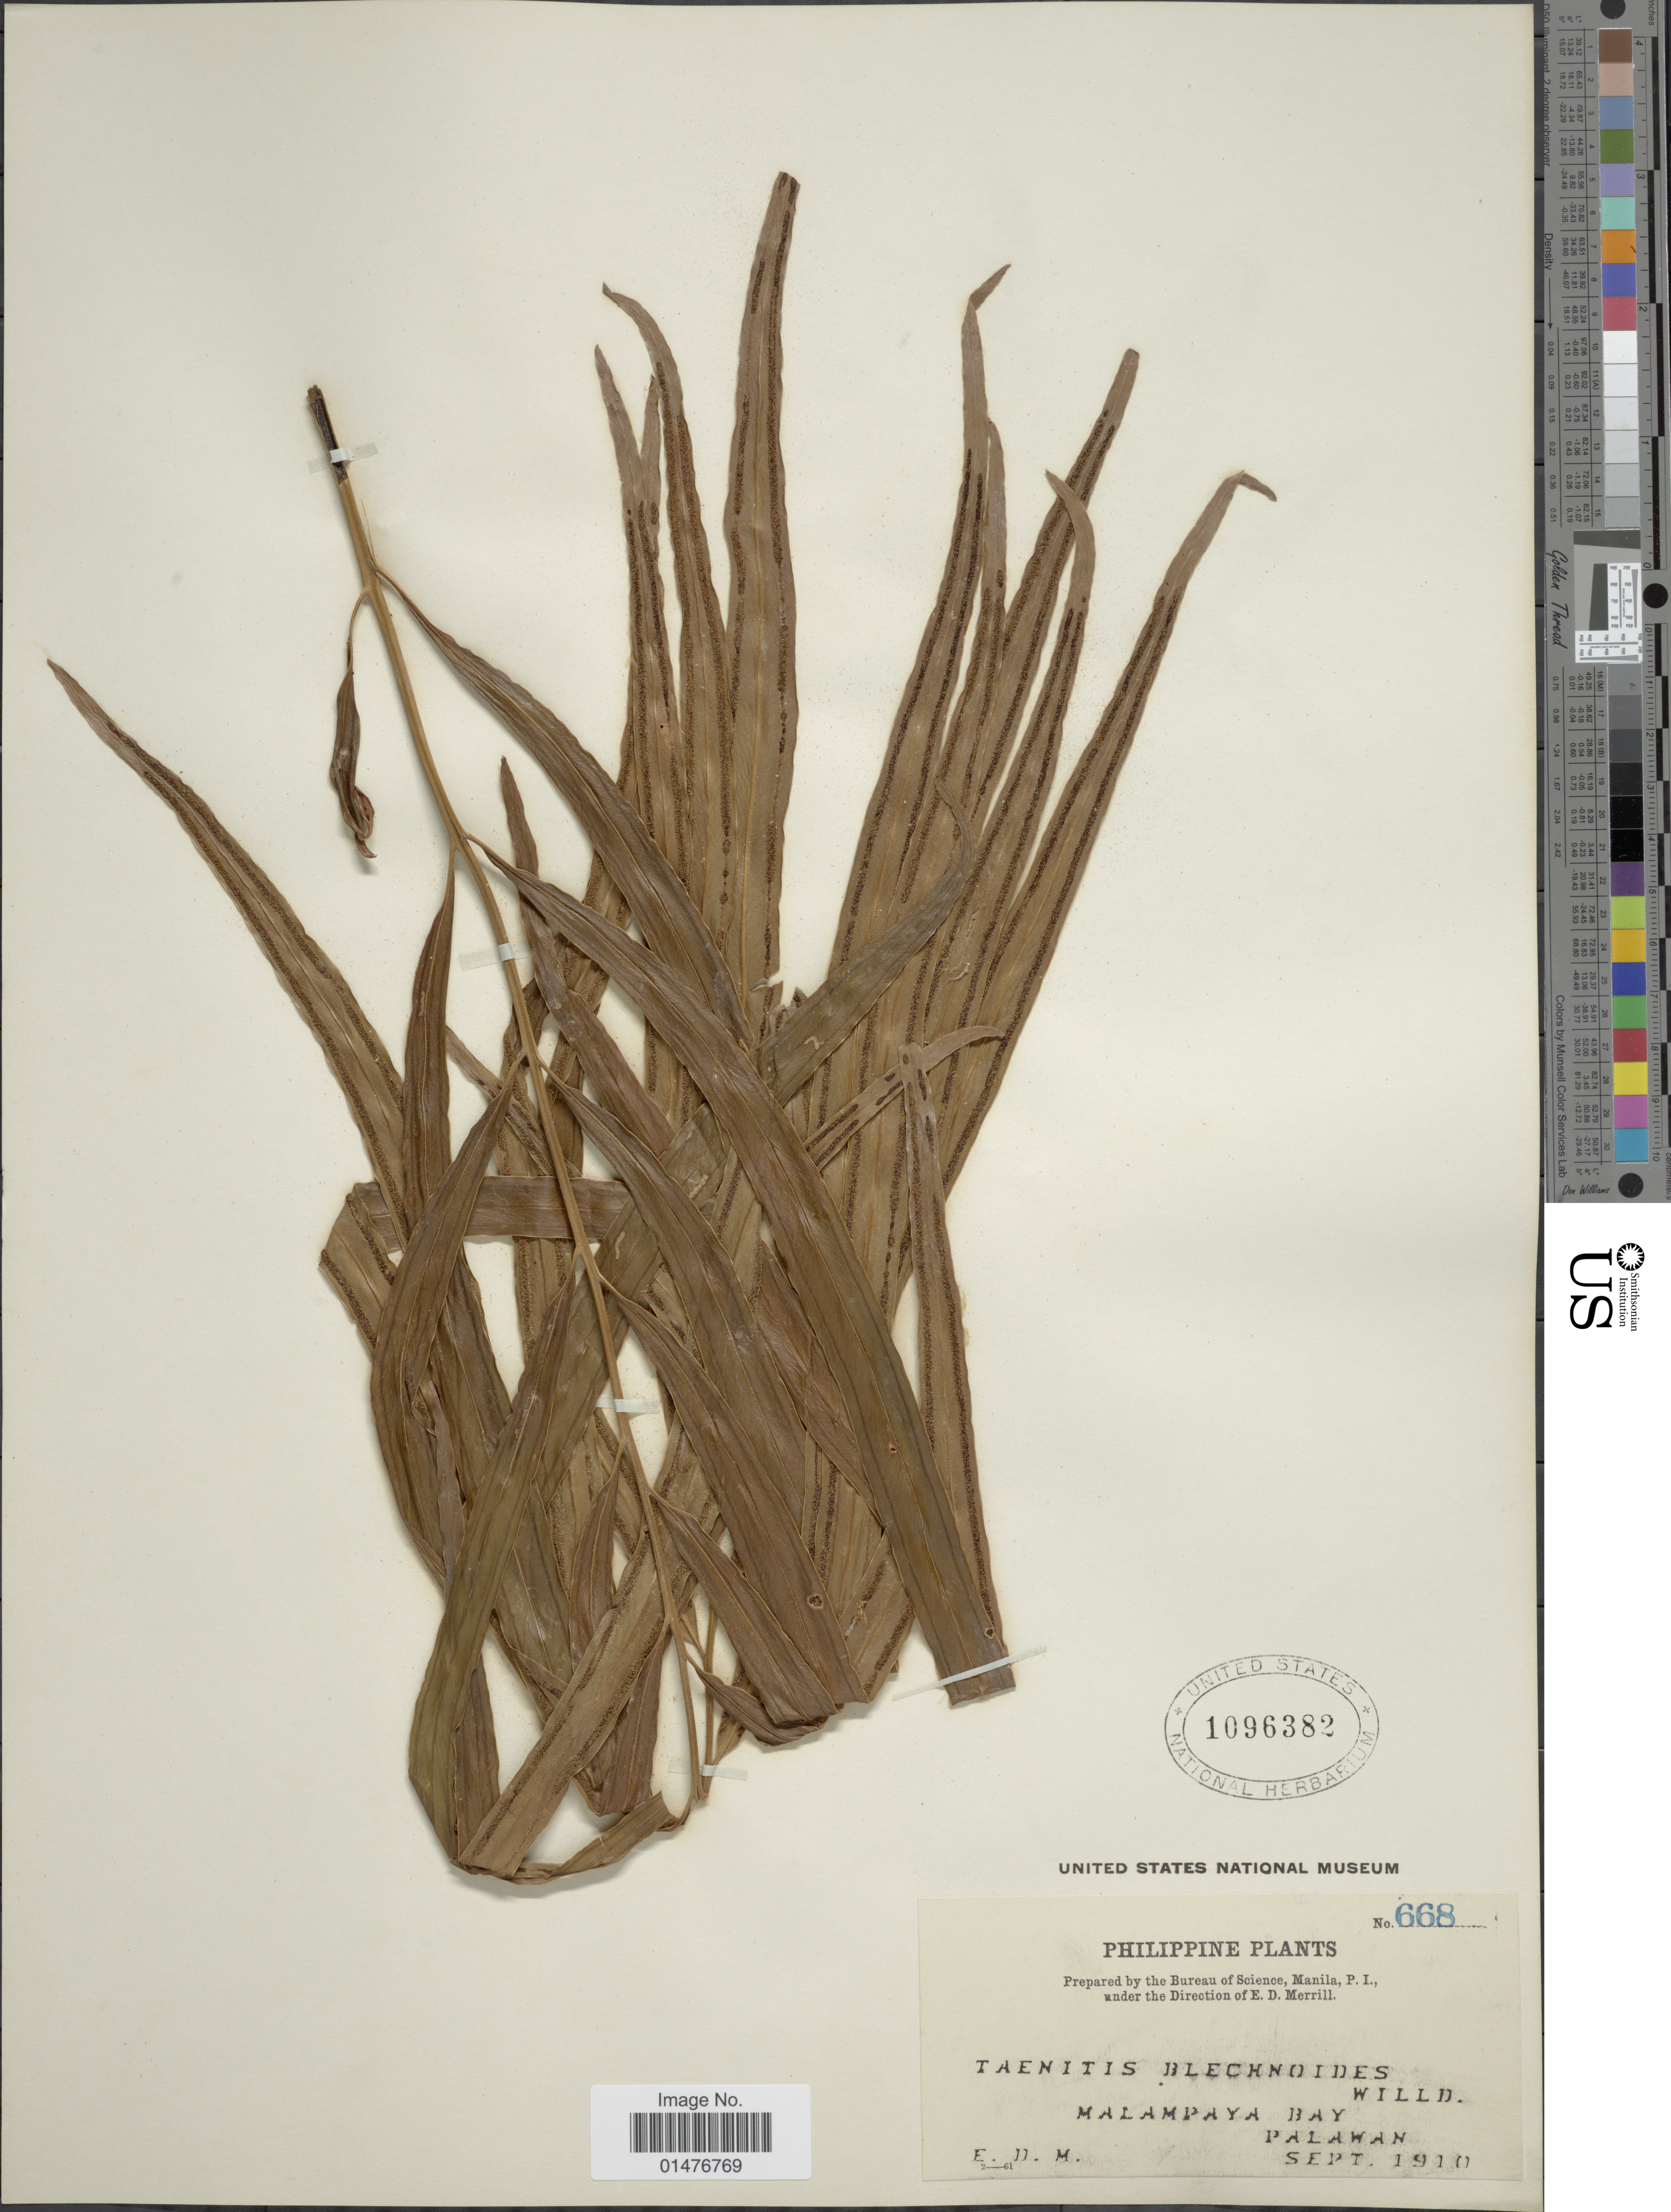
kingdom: Plantae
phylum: Tracheophyta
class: Polypodiopsida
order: Polypodiales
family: Pteridaceae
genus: Taenitis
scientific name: Taenitis blechnoides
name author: (Willd.) Sw.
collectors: E. D. Merrill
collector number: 668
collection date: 1910-09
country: Philippines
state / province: Mimaropa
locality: Malampaya Bay, Palawan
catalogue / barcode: US 1096382